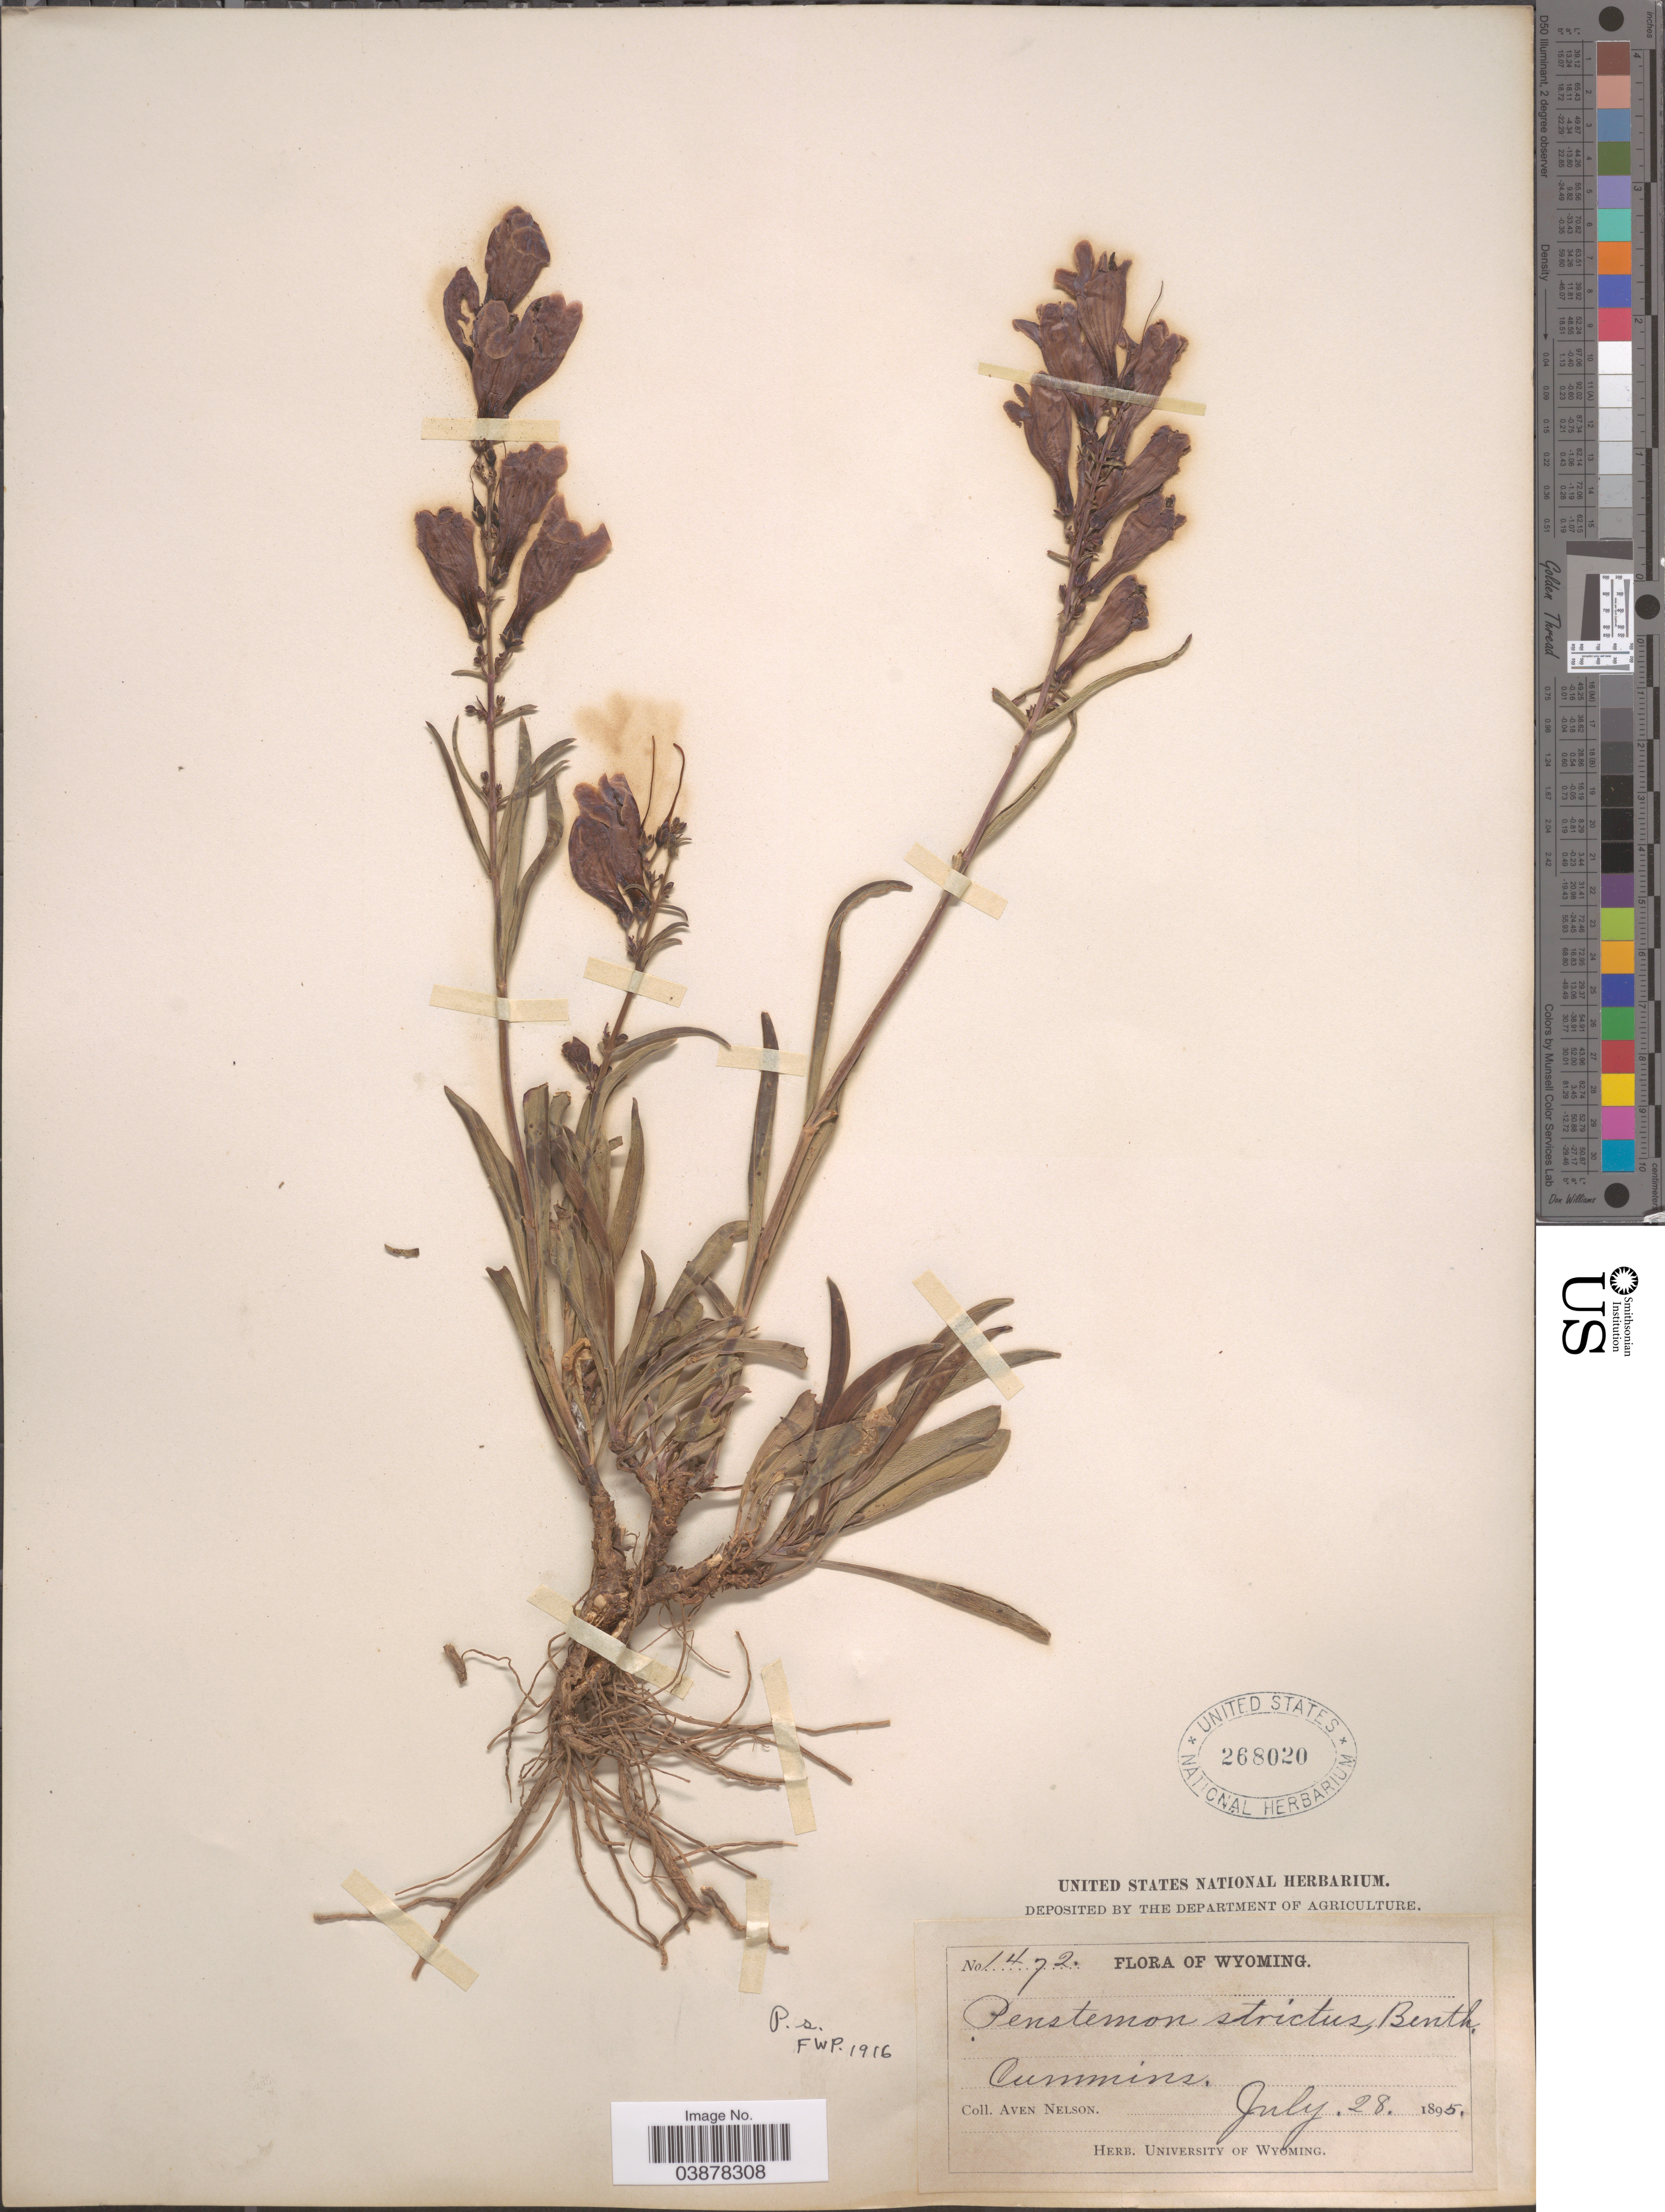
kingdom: Plantae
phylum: Tracheophyta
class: Magnoliopsida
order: Lamiales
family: Plantaginaceae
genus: Penstemon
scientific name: Penstemon strictus subsp. strictus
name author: Benth.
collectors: A. Nelson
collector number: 1472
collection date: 1895-07-28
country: United States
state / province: Wyoming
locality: Cummins.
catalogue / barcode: US 268020